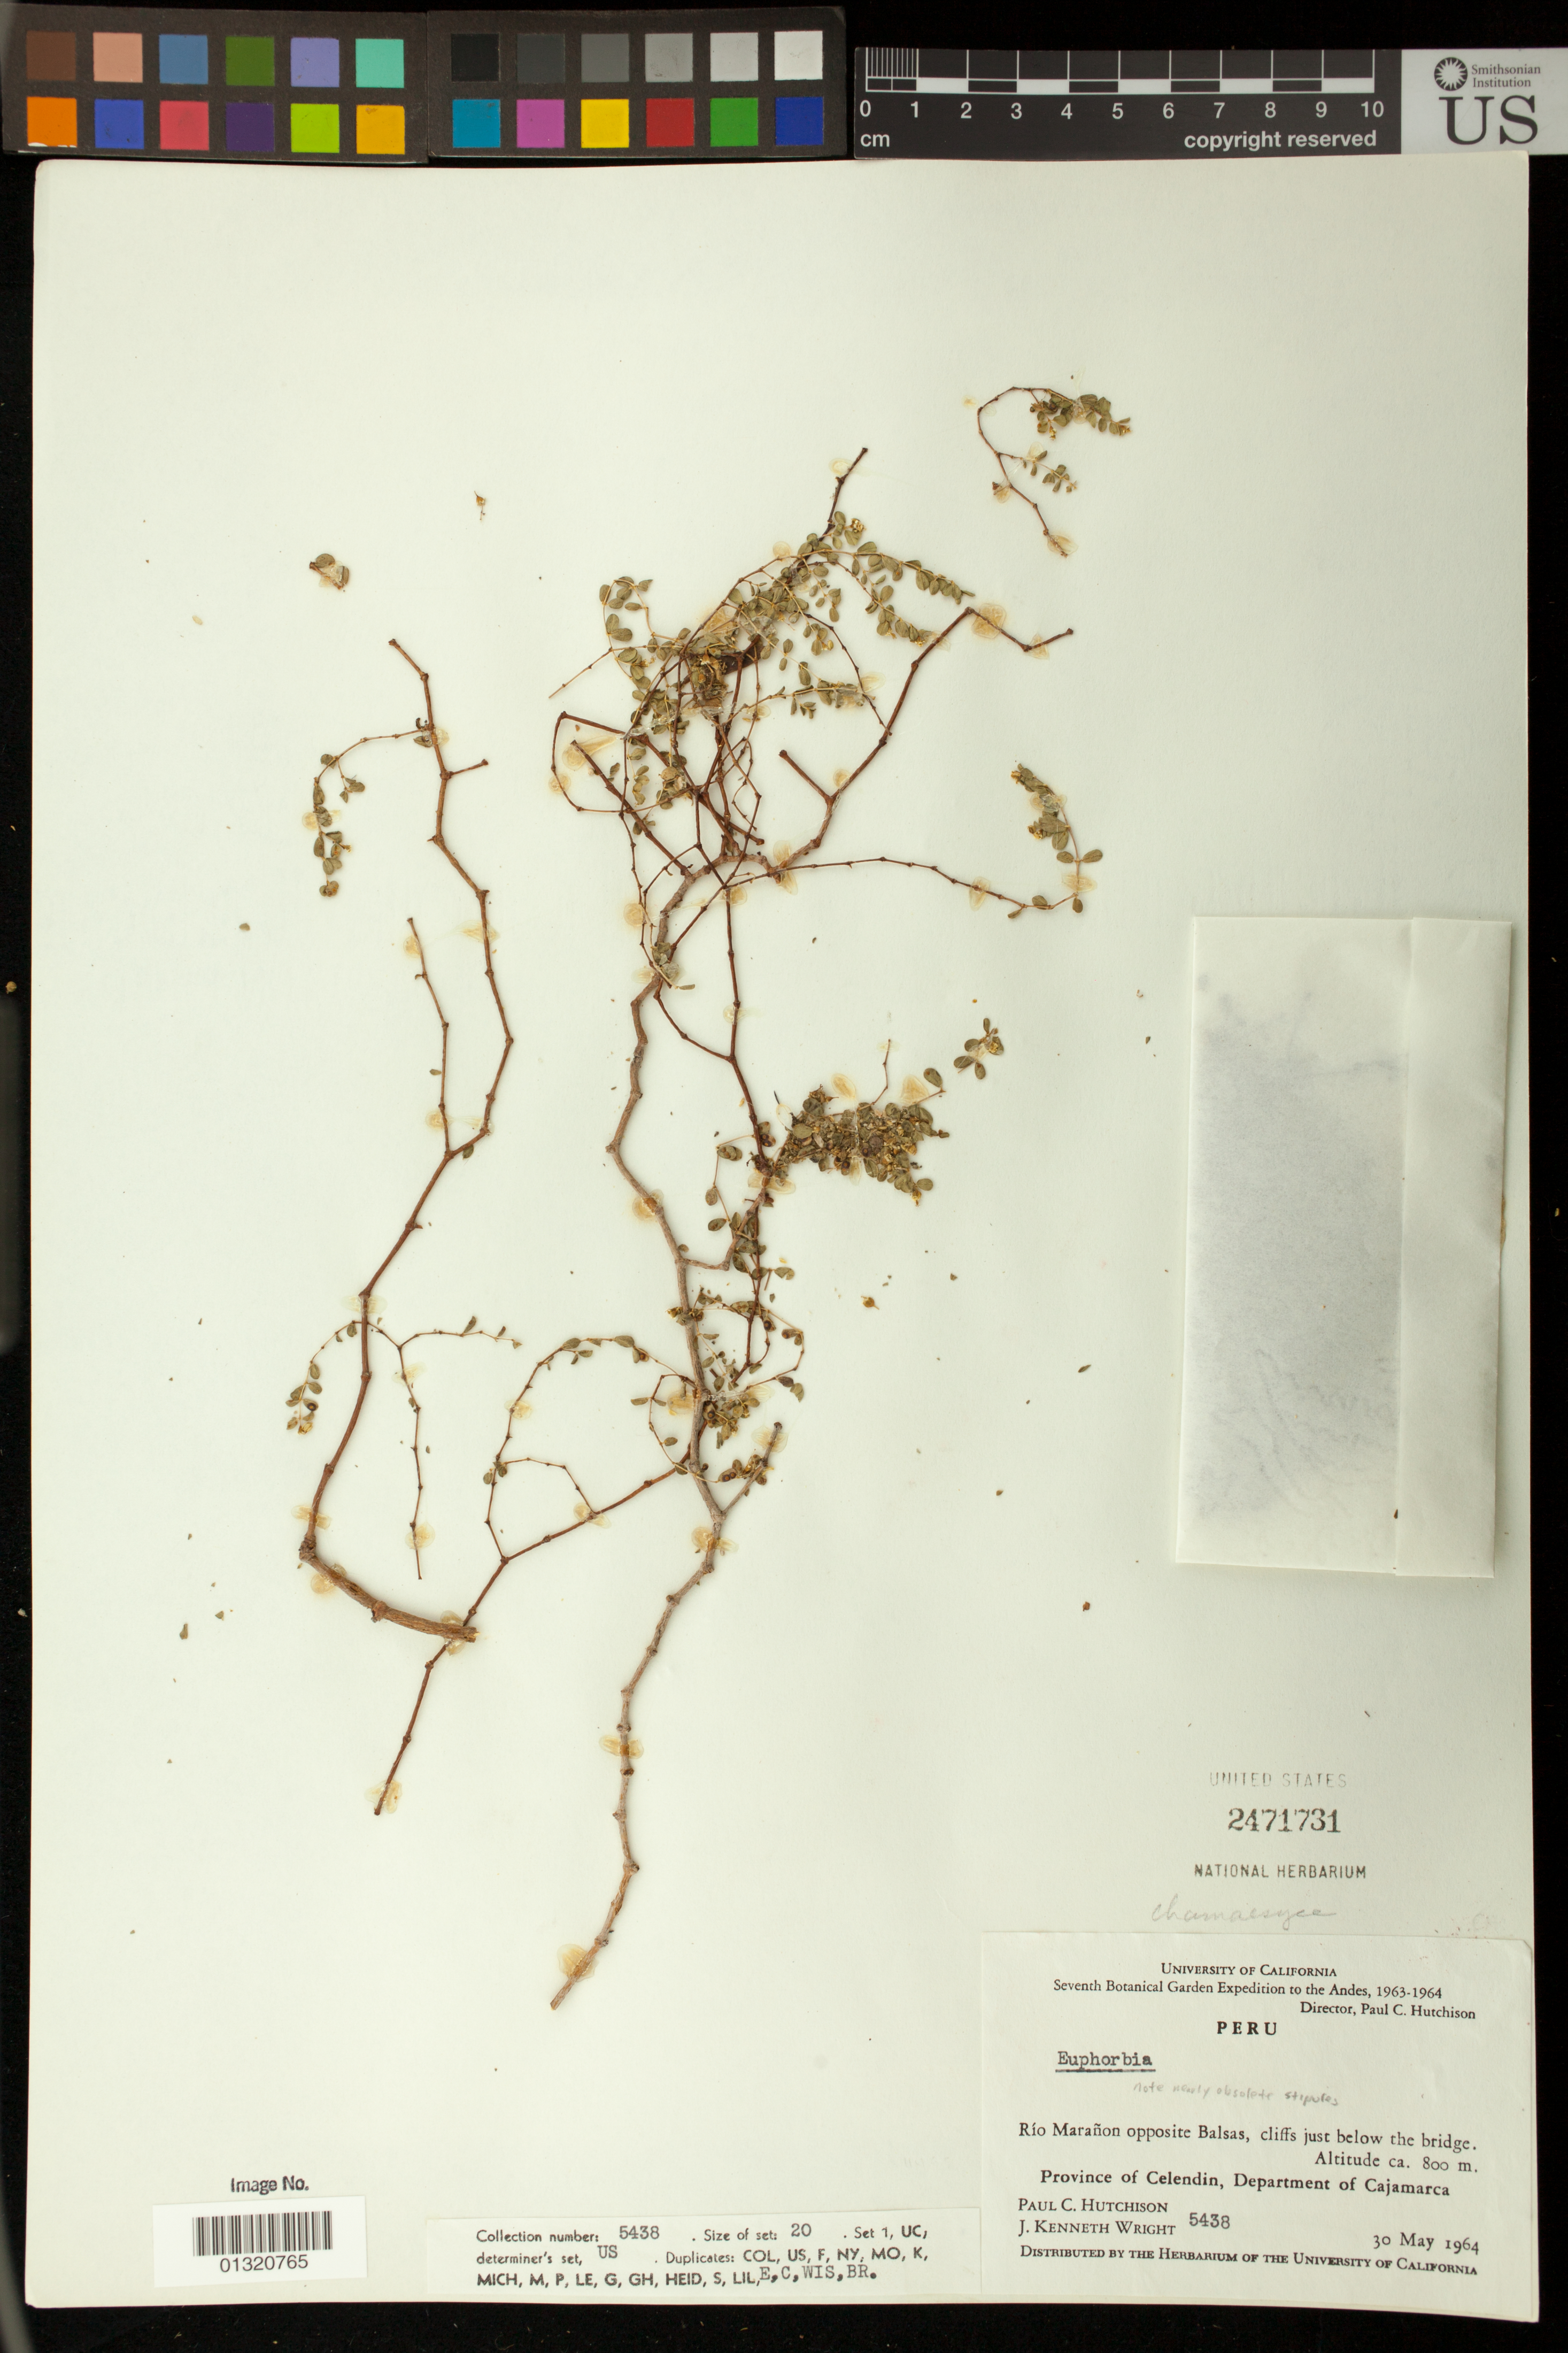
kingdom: Plantae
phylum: Tracheophyta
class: Magnoliopsida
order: Malpighiales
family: Euphorbiaceae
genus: Euphorbia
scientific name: Euphorbia sp.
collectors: P. C. Hutchison & J. Wright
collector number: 5438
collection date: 1964-05-30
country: Peru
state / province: Cajamarca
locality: Province of Celendin; Rio Maranon opposite Balsas, cliffs just below the bridge.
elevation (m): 800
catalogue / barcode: US 2471731